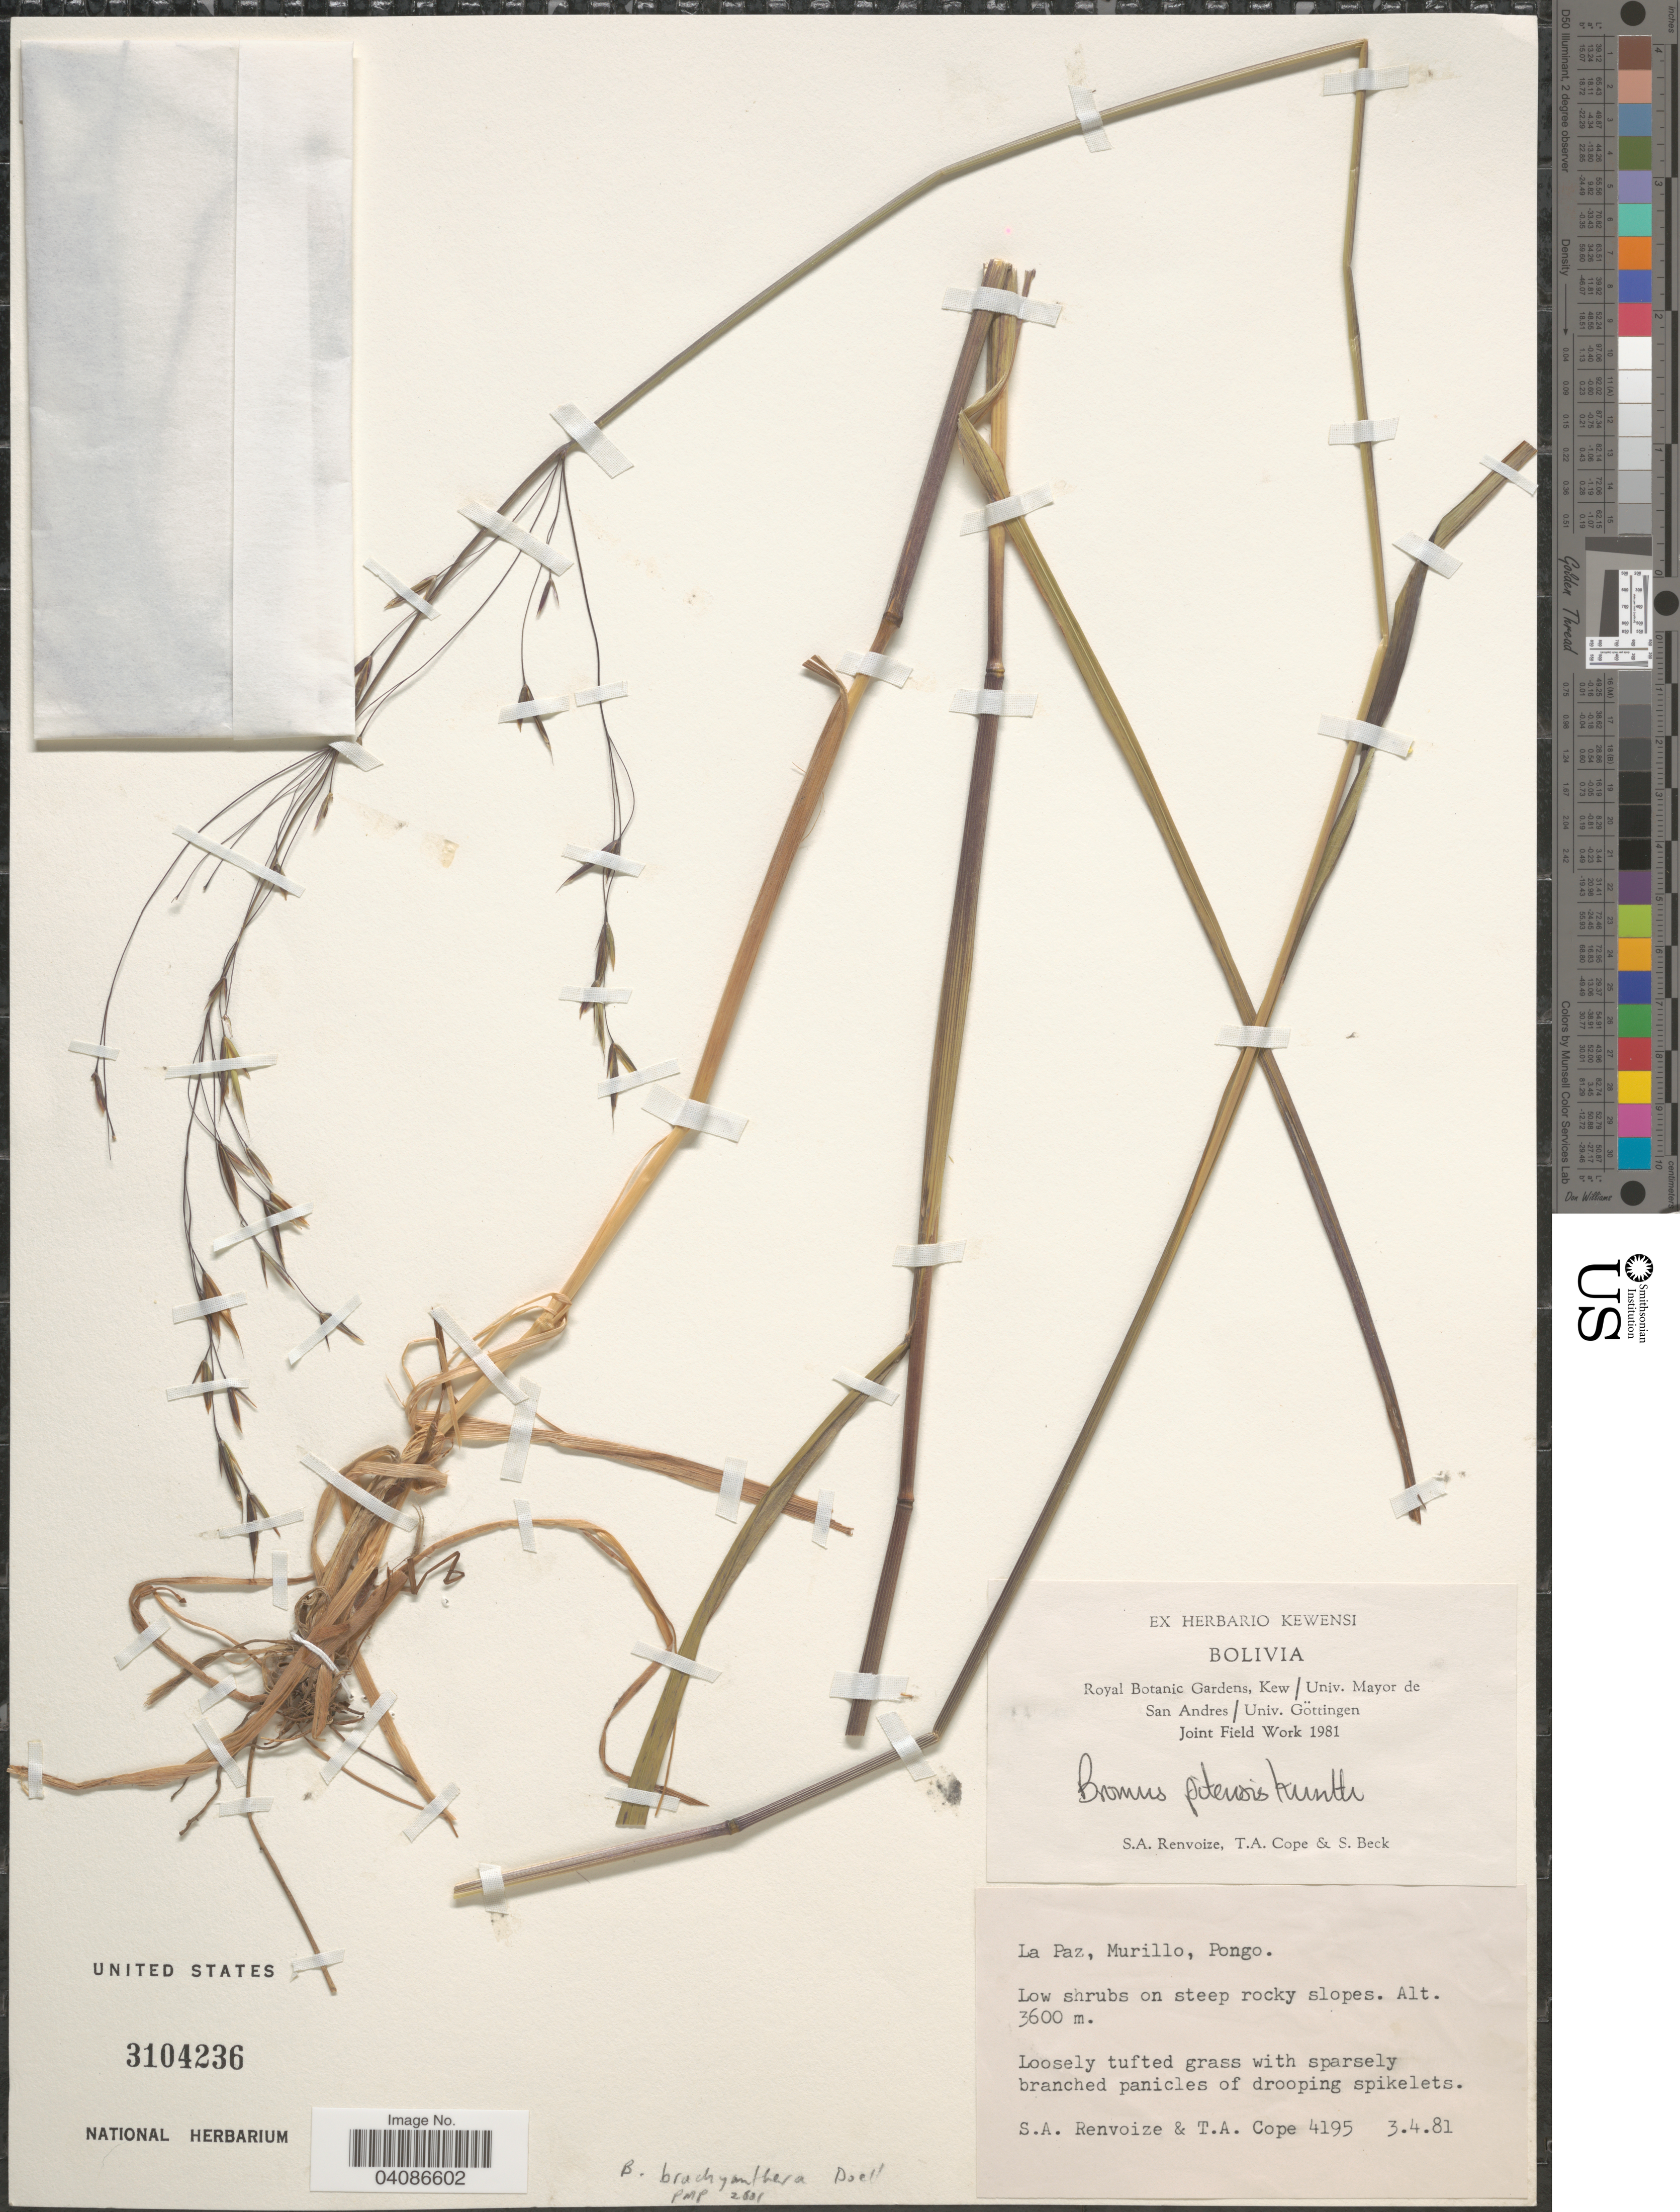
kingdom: Plantae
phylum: Tracheophyta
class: Liliopsida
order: Poales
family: Poaceae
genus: Bromus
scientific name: Bromus brachyanthera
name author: Döll in Mart.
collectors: S. A. Renvoize, T. A. Cope & S. G. Beck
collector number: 4195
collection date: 1981-04-03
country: Bolivia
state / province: La Paz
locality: Murillo, Pongo.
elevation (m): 3600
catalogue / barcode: US 3104236